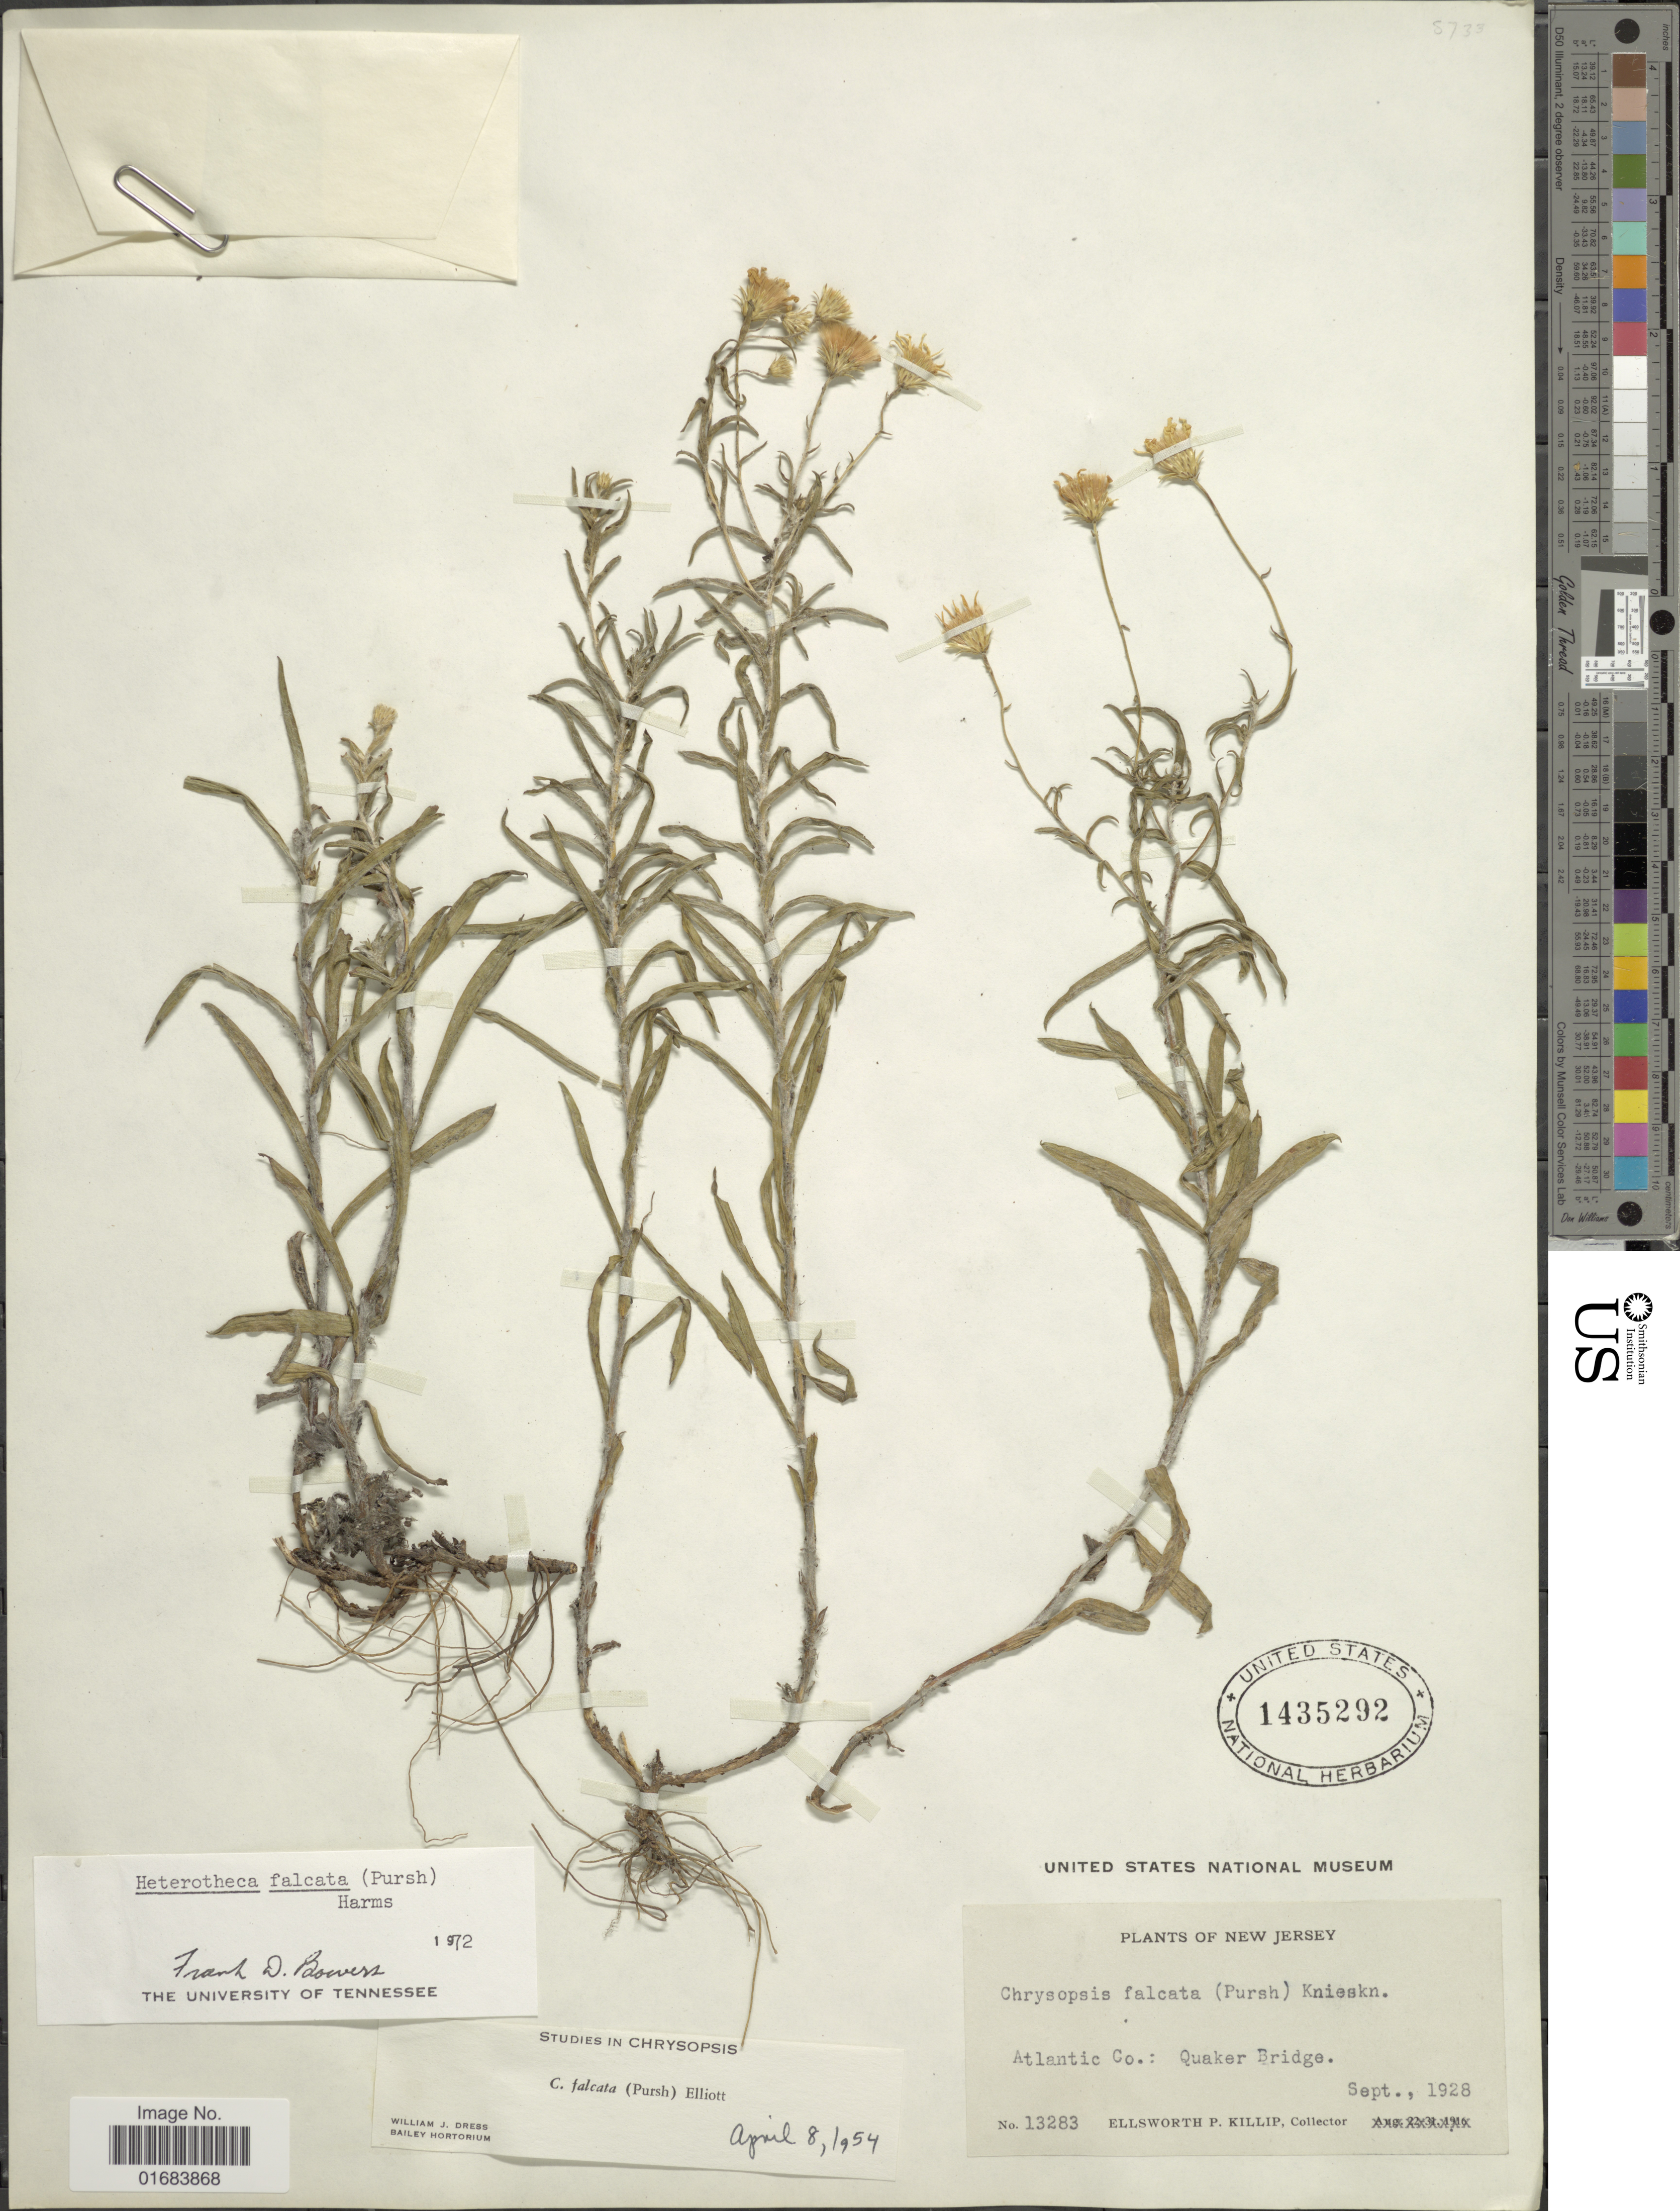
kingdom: Plantae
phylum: Tracheophyta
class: Magnoliopsida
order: Asterales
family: Asteraceae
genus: Pityopsis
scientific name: Pityopsis falcata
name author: (Pursh) Nutt.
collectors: E. P. Killip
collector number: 13283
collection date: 1928-09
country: United States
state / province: New Jersey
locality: Atlantic Co.: Qauker Bridge.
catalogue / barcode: US 1435292